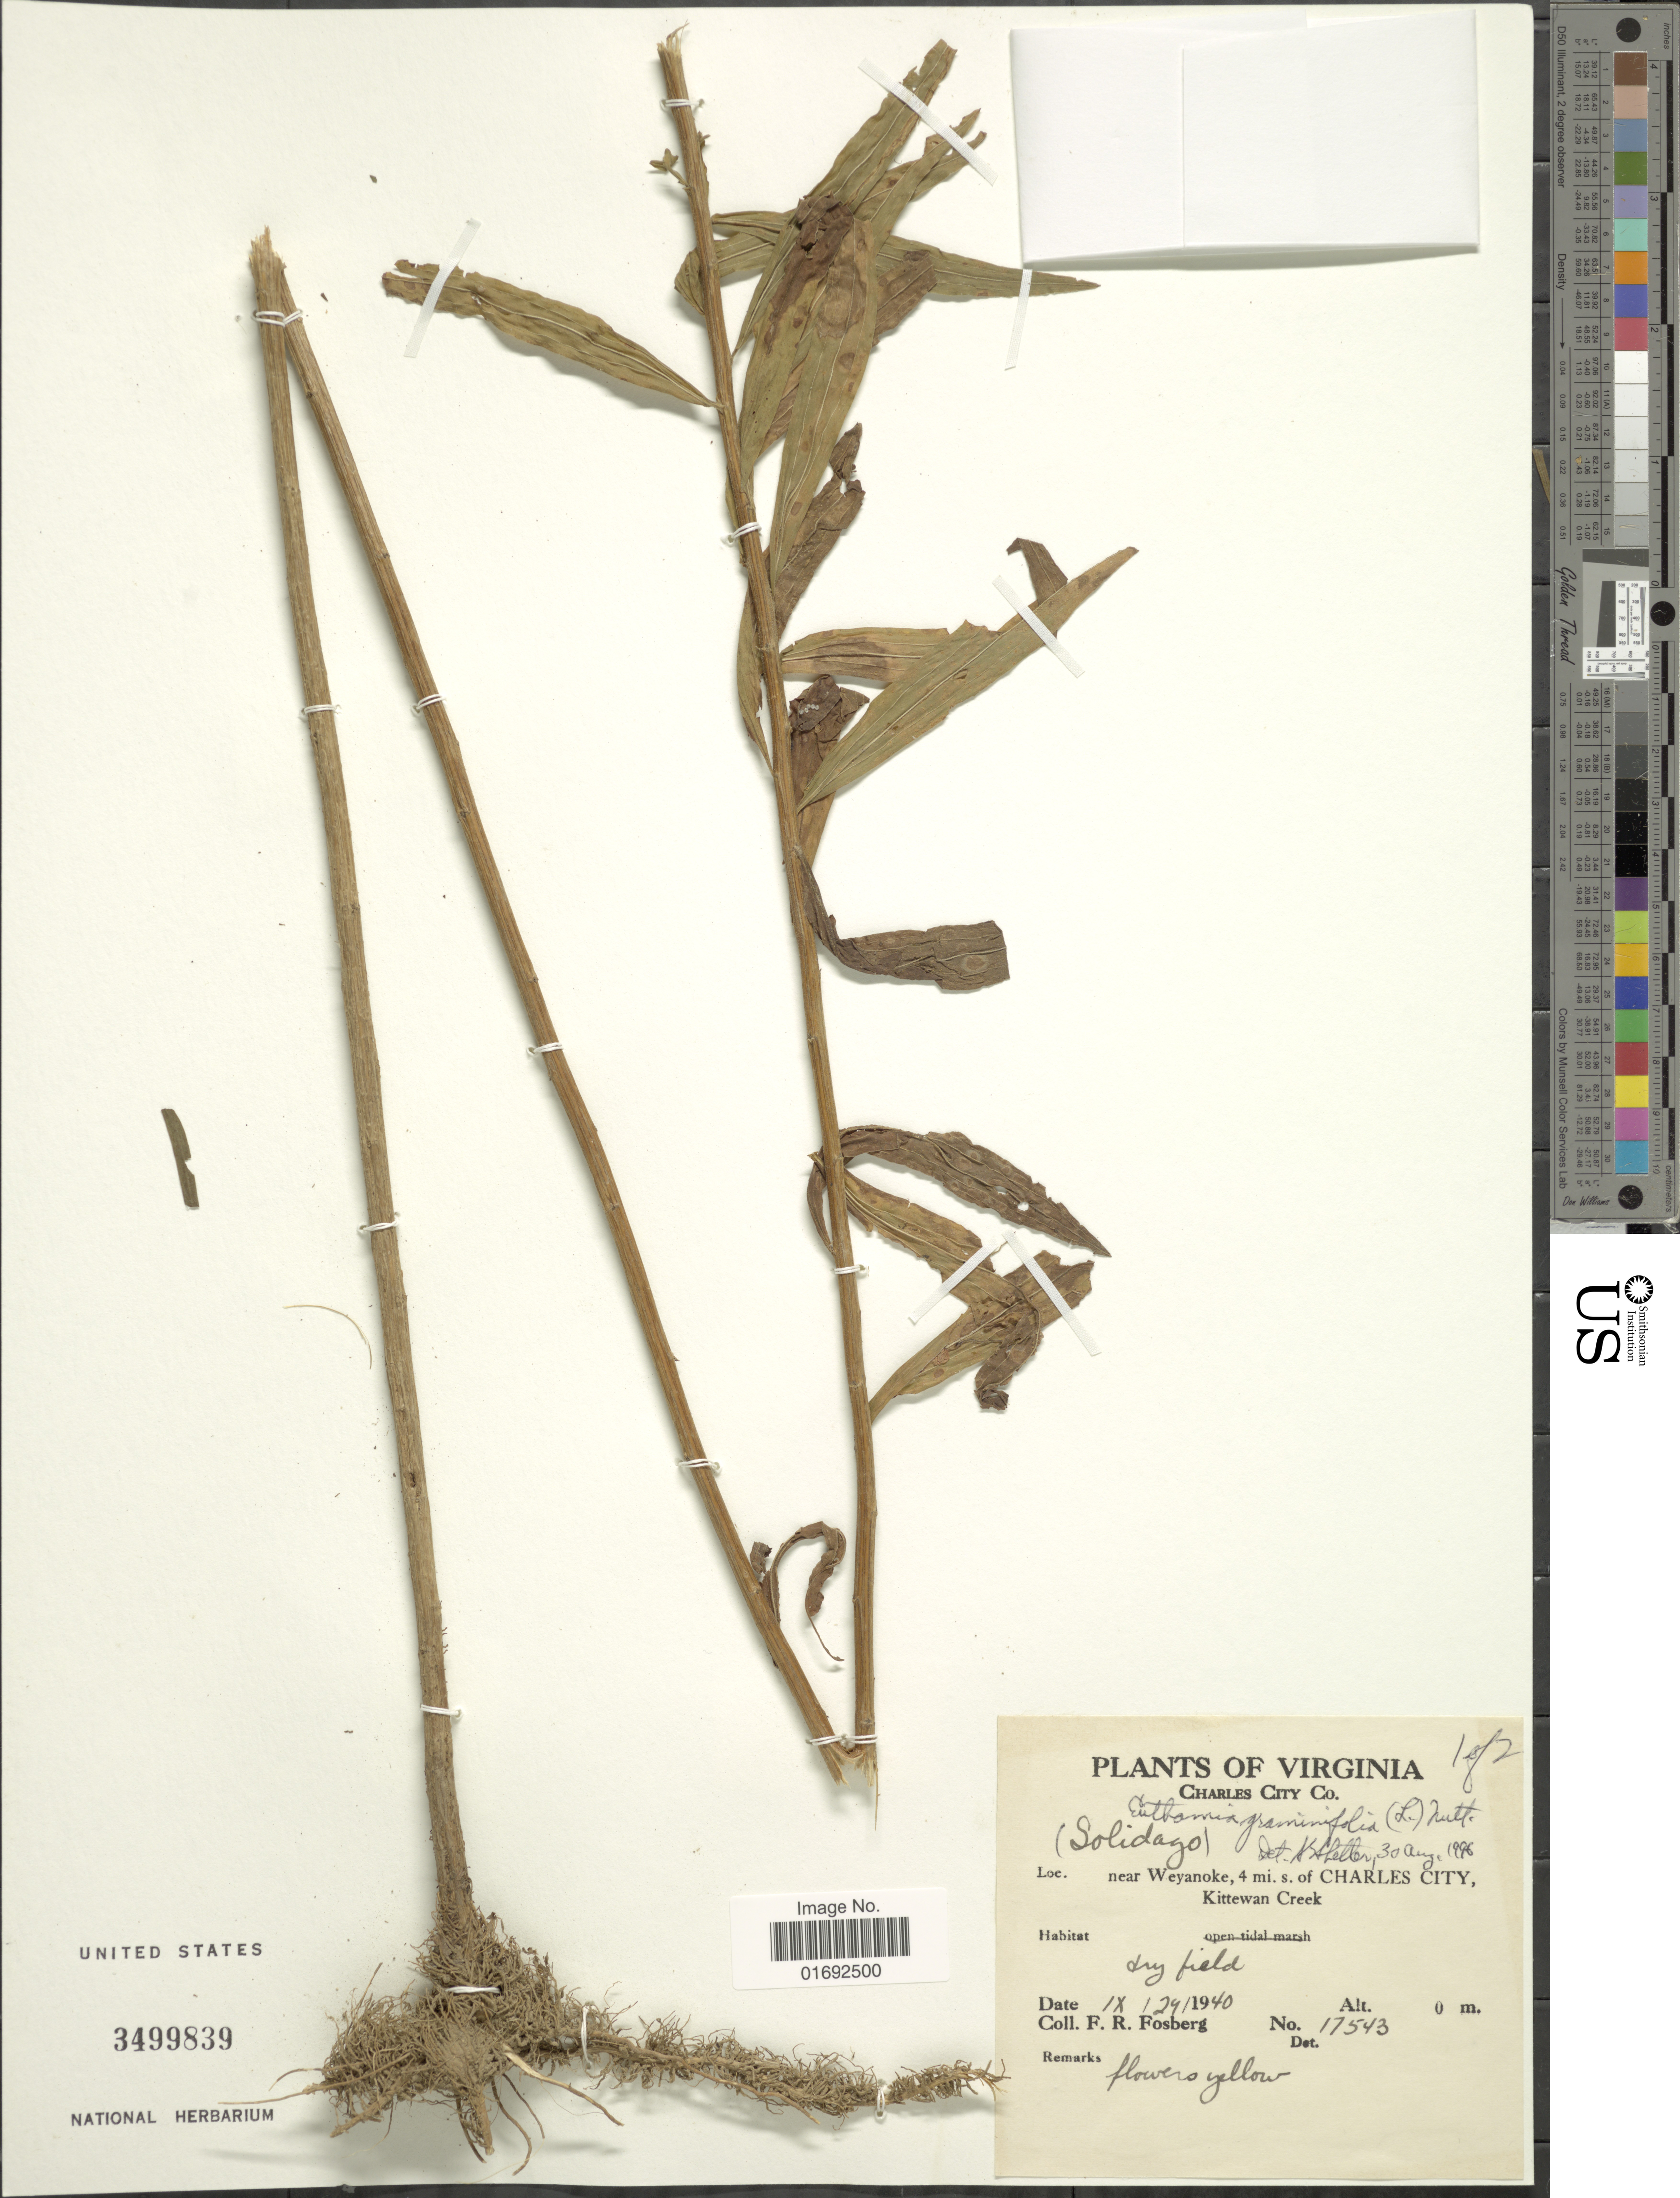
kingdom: Plantae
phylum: Tracheophyta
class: Magnoliopsida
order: Asterales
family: Asteraceae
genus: Euthamia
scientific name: Euthamia graminifolia var. nuttalii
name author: (S.W. Greene) W. Stone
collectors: F. R. Fosberg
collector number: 17543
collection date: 1940-09-29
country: United States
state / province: Virginia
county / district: Charles City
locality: Charles City Co., near Weyanoke, 4 mi. s. of Charles City, Kittewan Creek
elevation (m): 0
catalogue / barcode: US 3499839